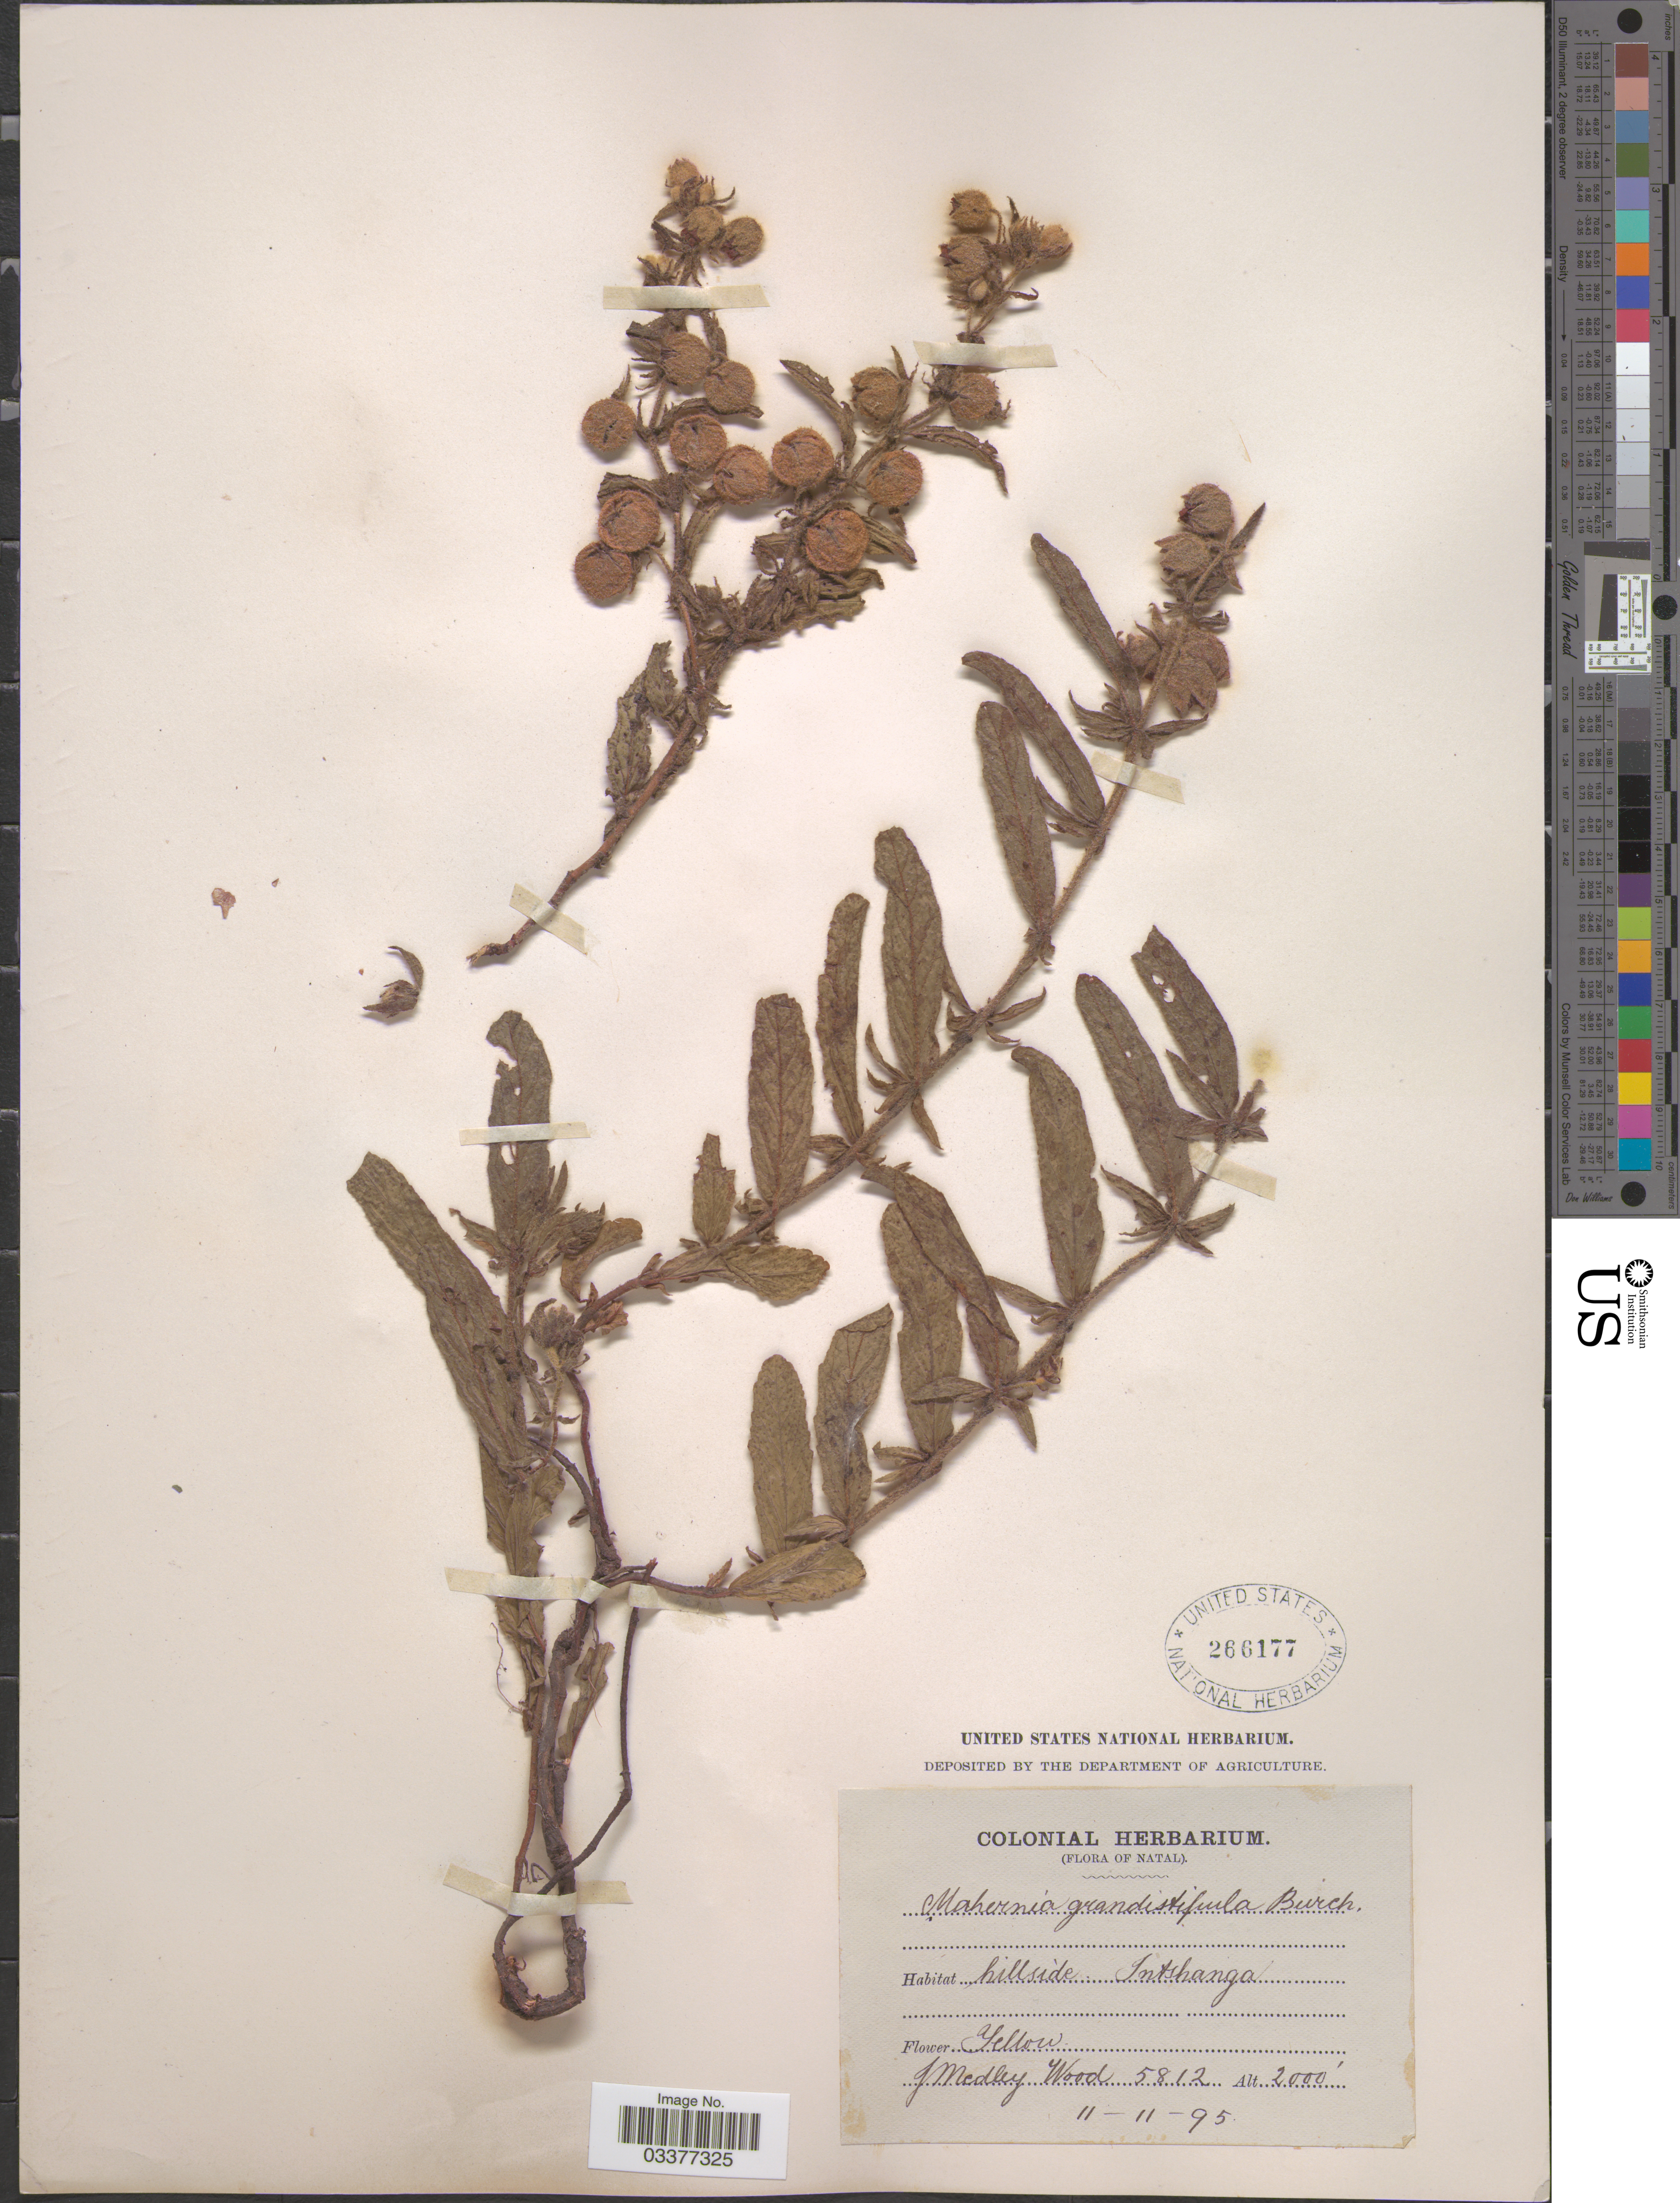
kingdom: Plantae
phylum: Tracheophyta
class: Magnoliopsida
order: Malvales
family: Malvaceae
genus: Hermannia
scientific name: Hermannia grandistipula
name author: (Buching ex Harv.) K. Schum.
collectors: J. Medley Wood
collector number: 5812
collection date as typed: Transcribed d/m/y: 11/11/95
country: South Africa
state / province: KwaZulu-Natal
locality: Natal. hillside Intshanga.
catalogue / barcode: US 266177